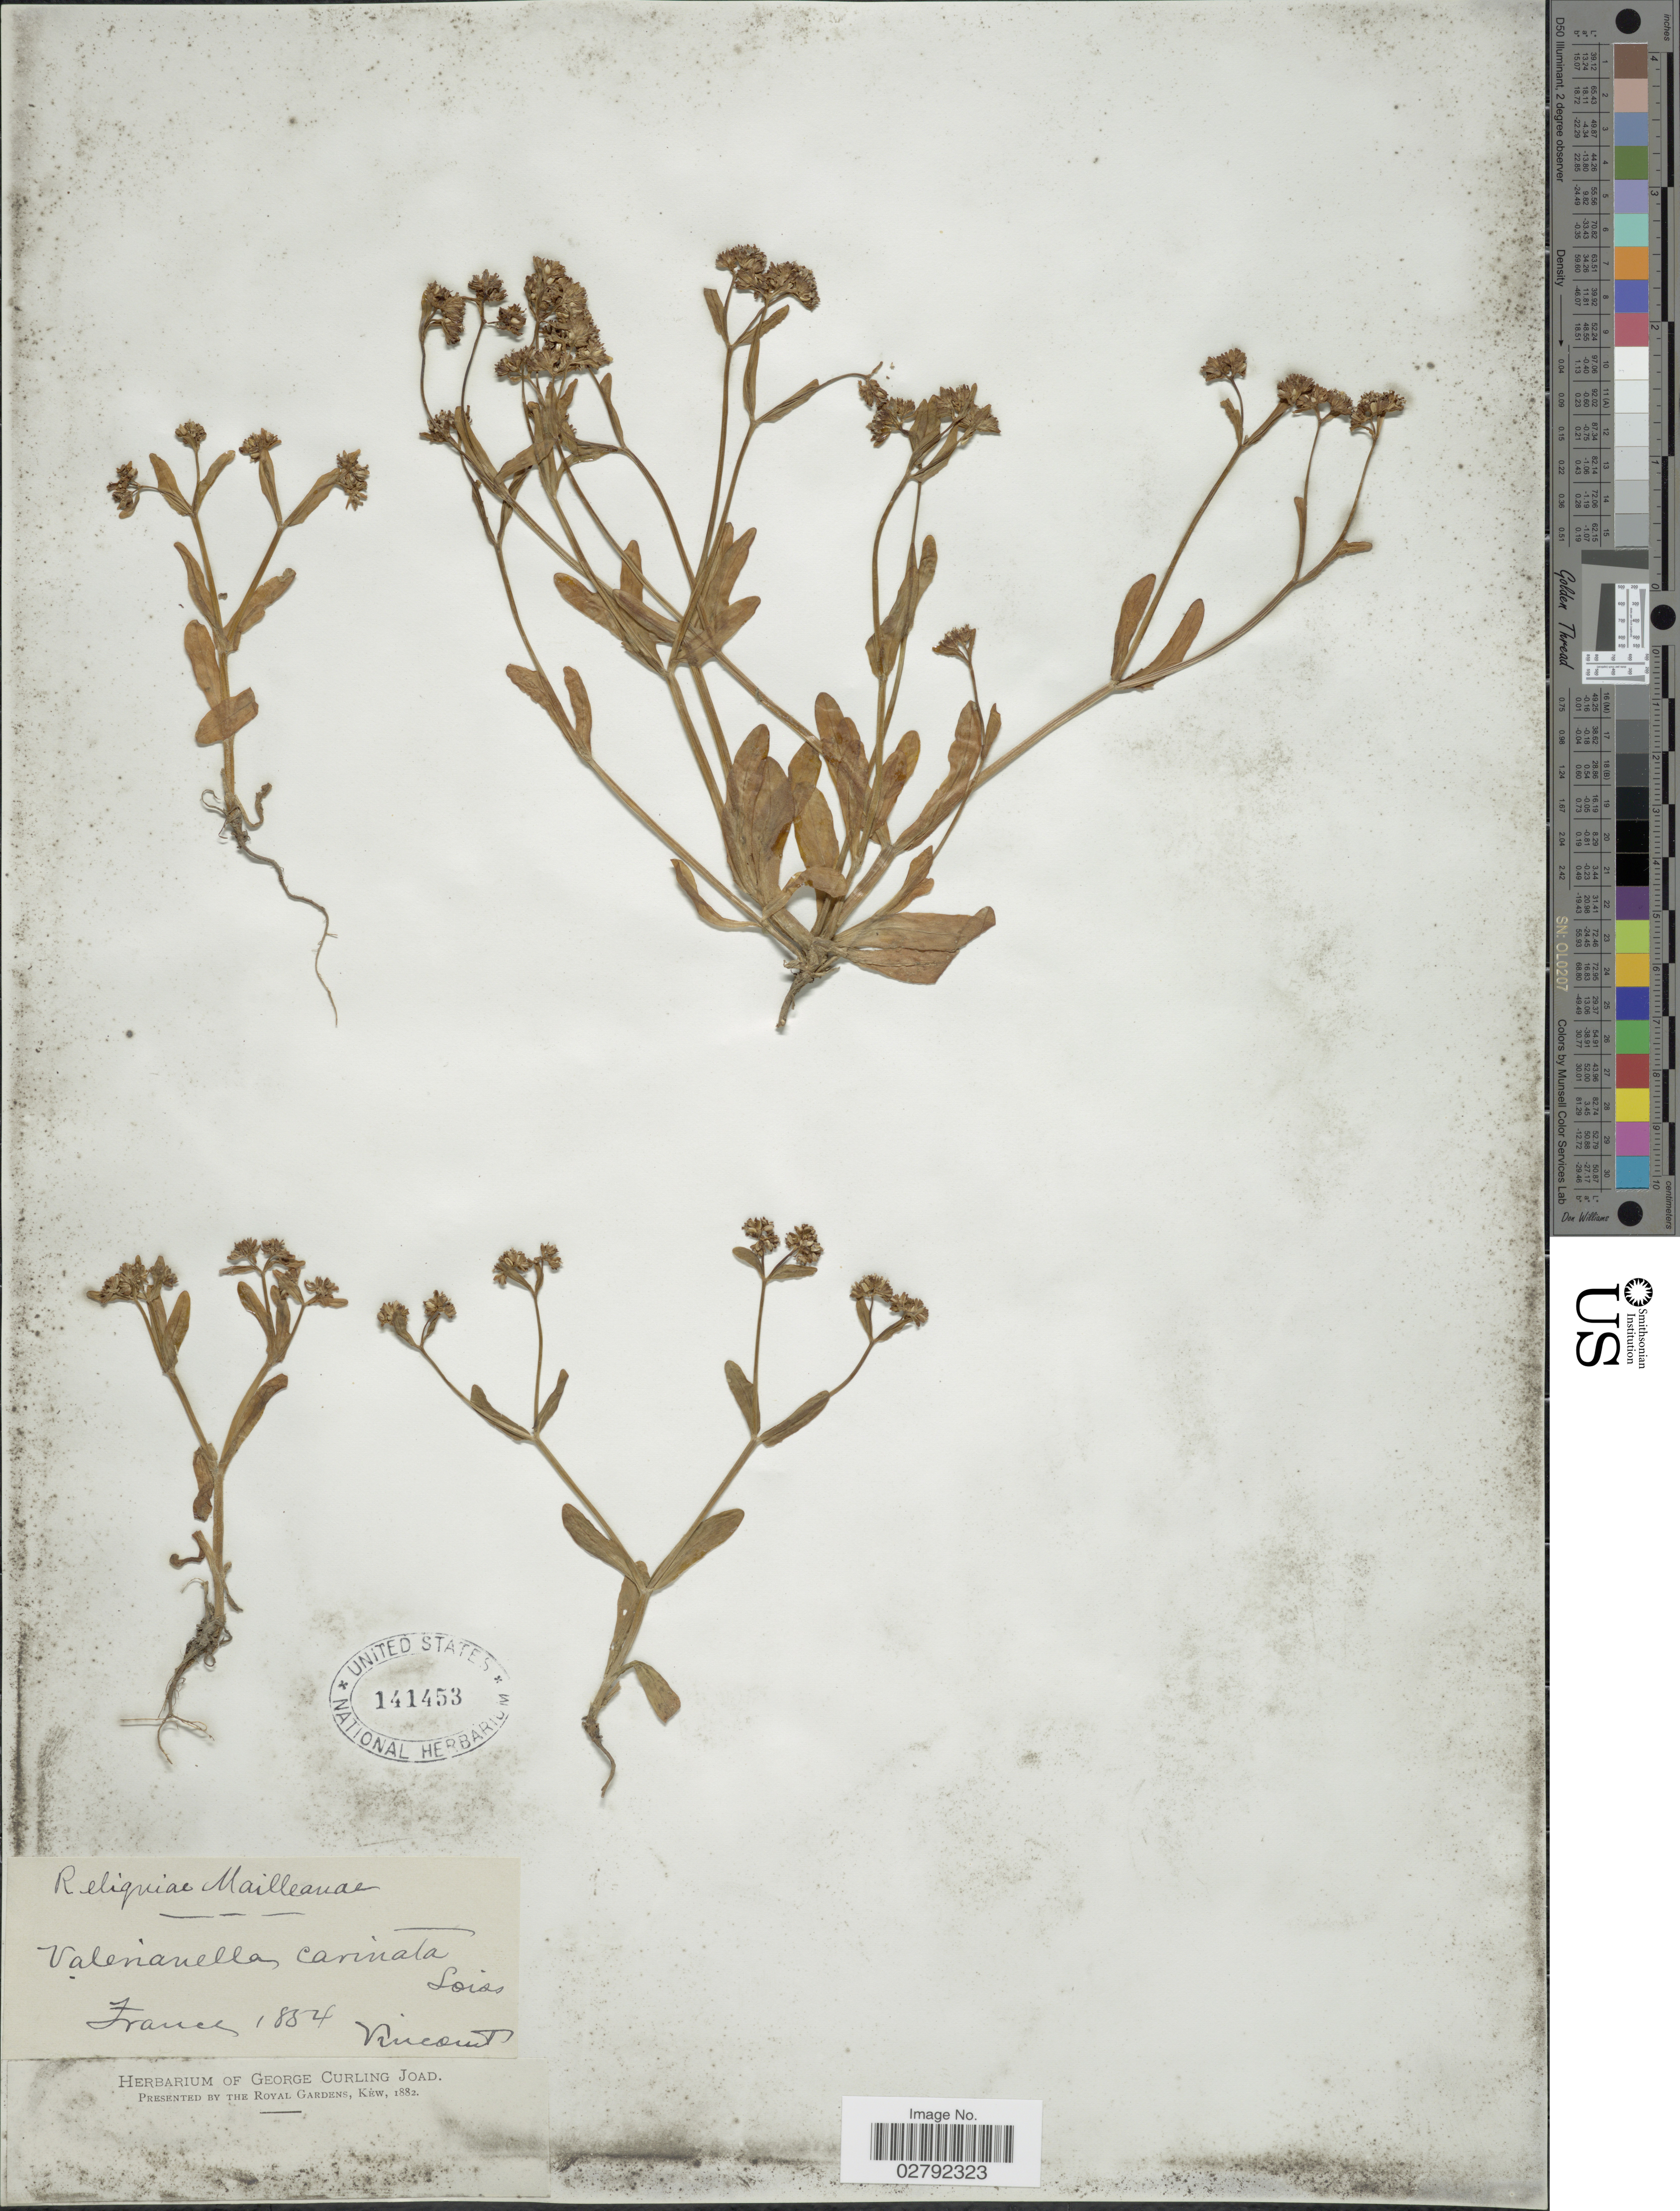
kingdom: Plantae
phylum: Tracheophyta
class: Magnoliopsida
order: Dipsacales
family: Caprifoliaceae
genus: Valerianella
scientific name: Valerianella carinata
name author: Loisel.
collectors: Vincoint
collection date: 1884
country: France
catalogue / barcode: US 141453